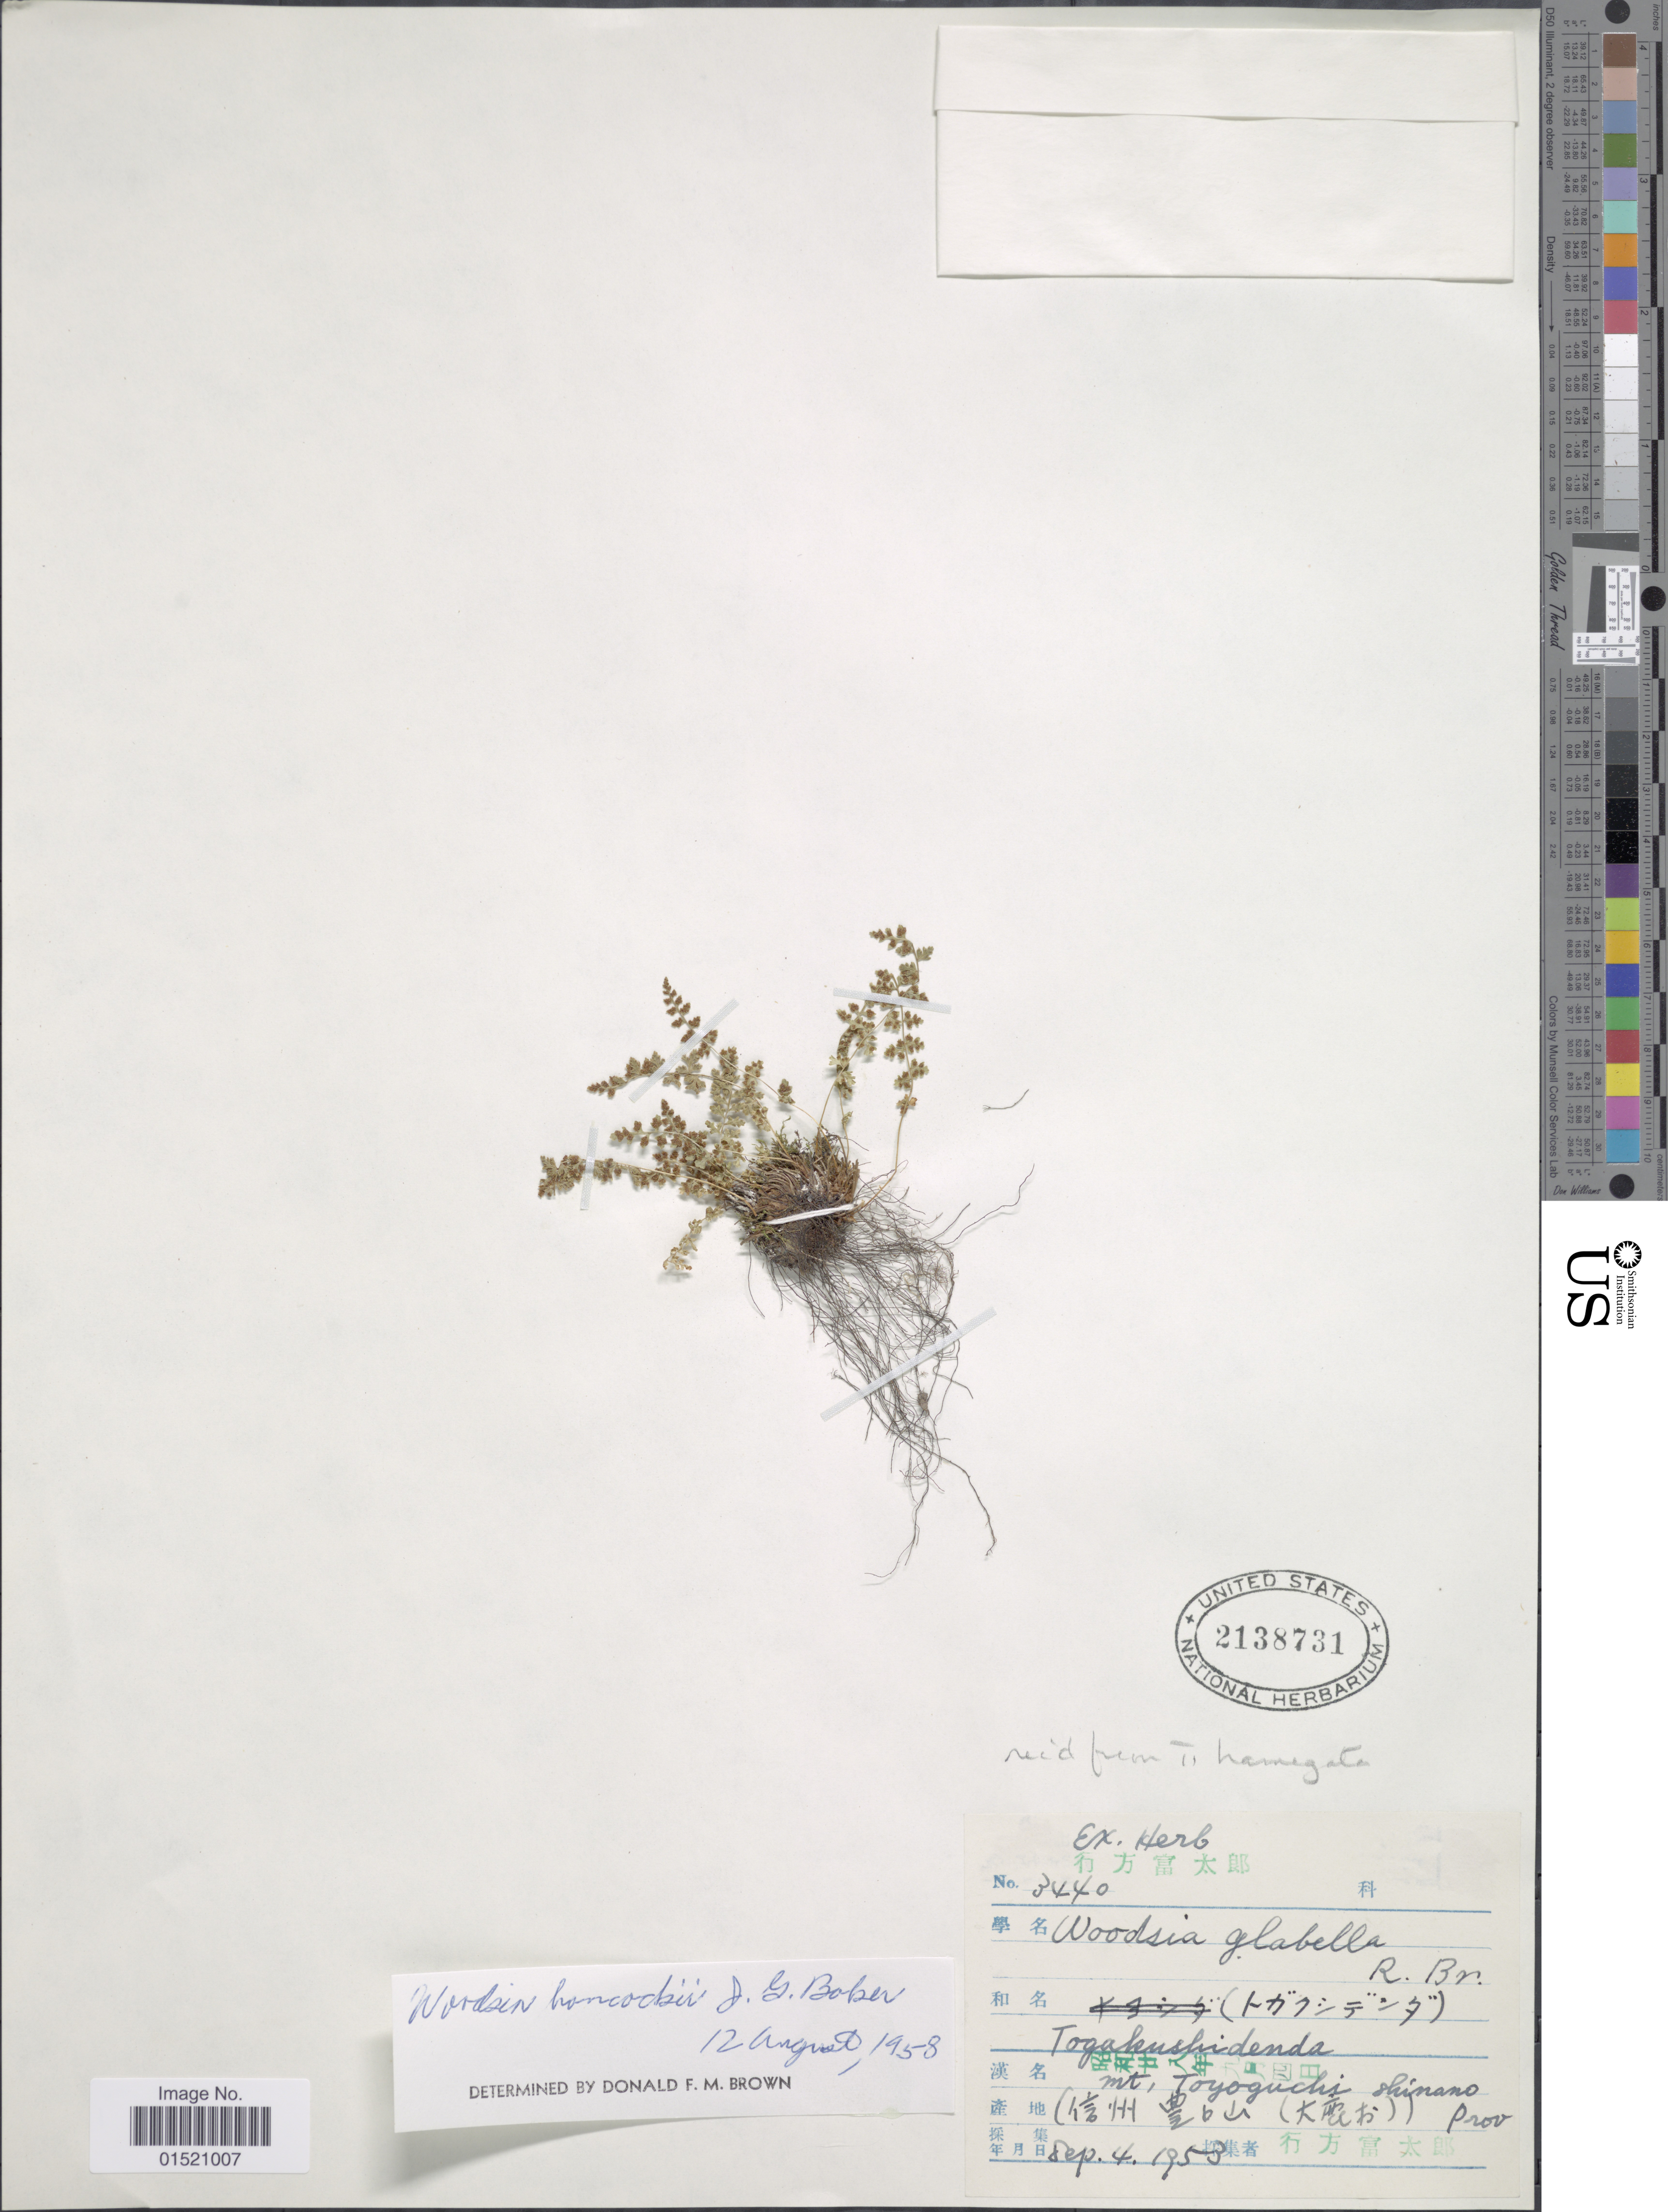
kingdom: Plantae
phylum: Tracheophyta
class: Polypodiopsida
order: Polypodiales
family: Woodsiaceae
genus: Woodsia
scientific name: Woodsia hancockii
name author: Baker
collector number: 3440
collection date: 1953-09-04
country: Japan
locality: Togakushi denda, Mt Toyoguchi Shinano Prov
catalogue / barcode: US 2138731